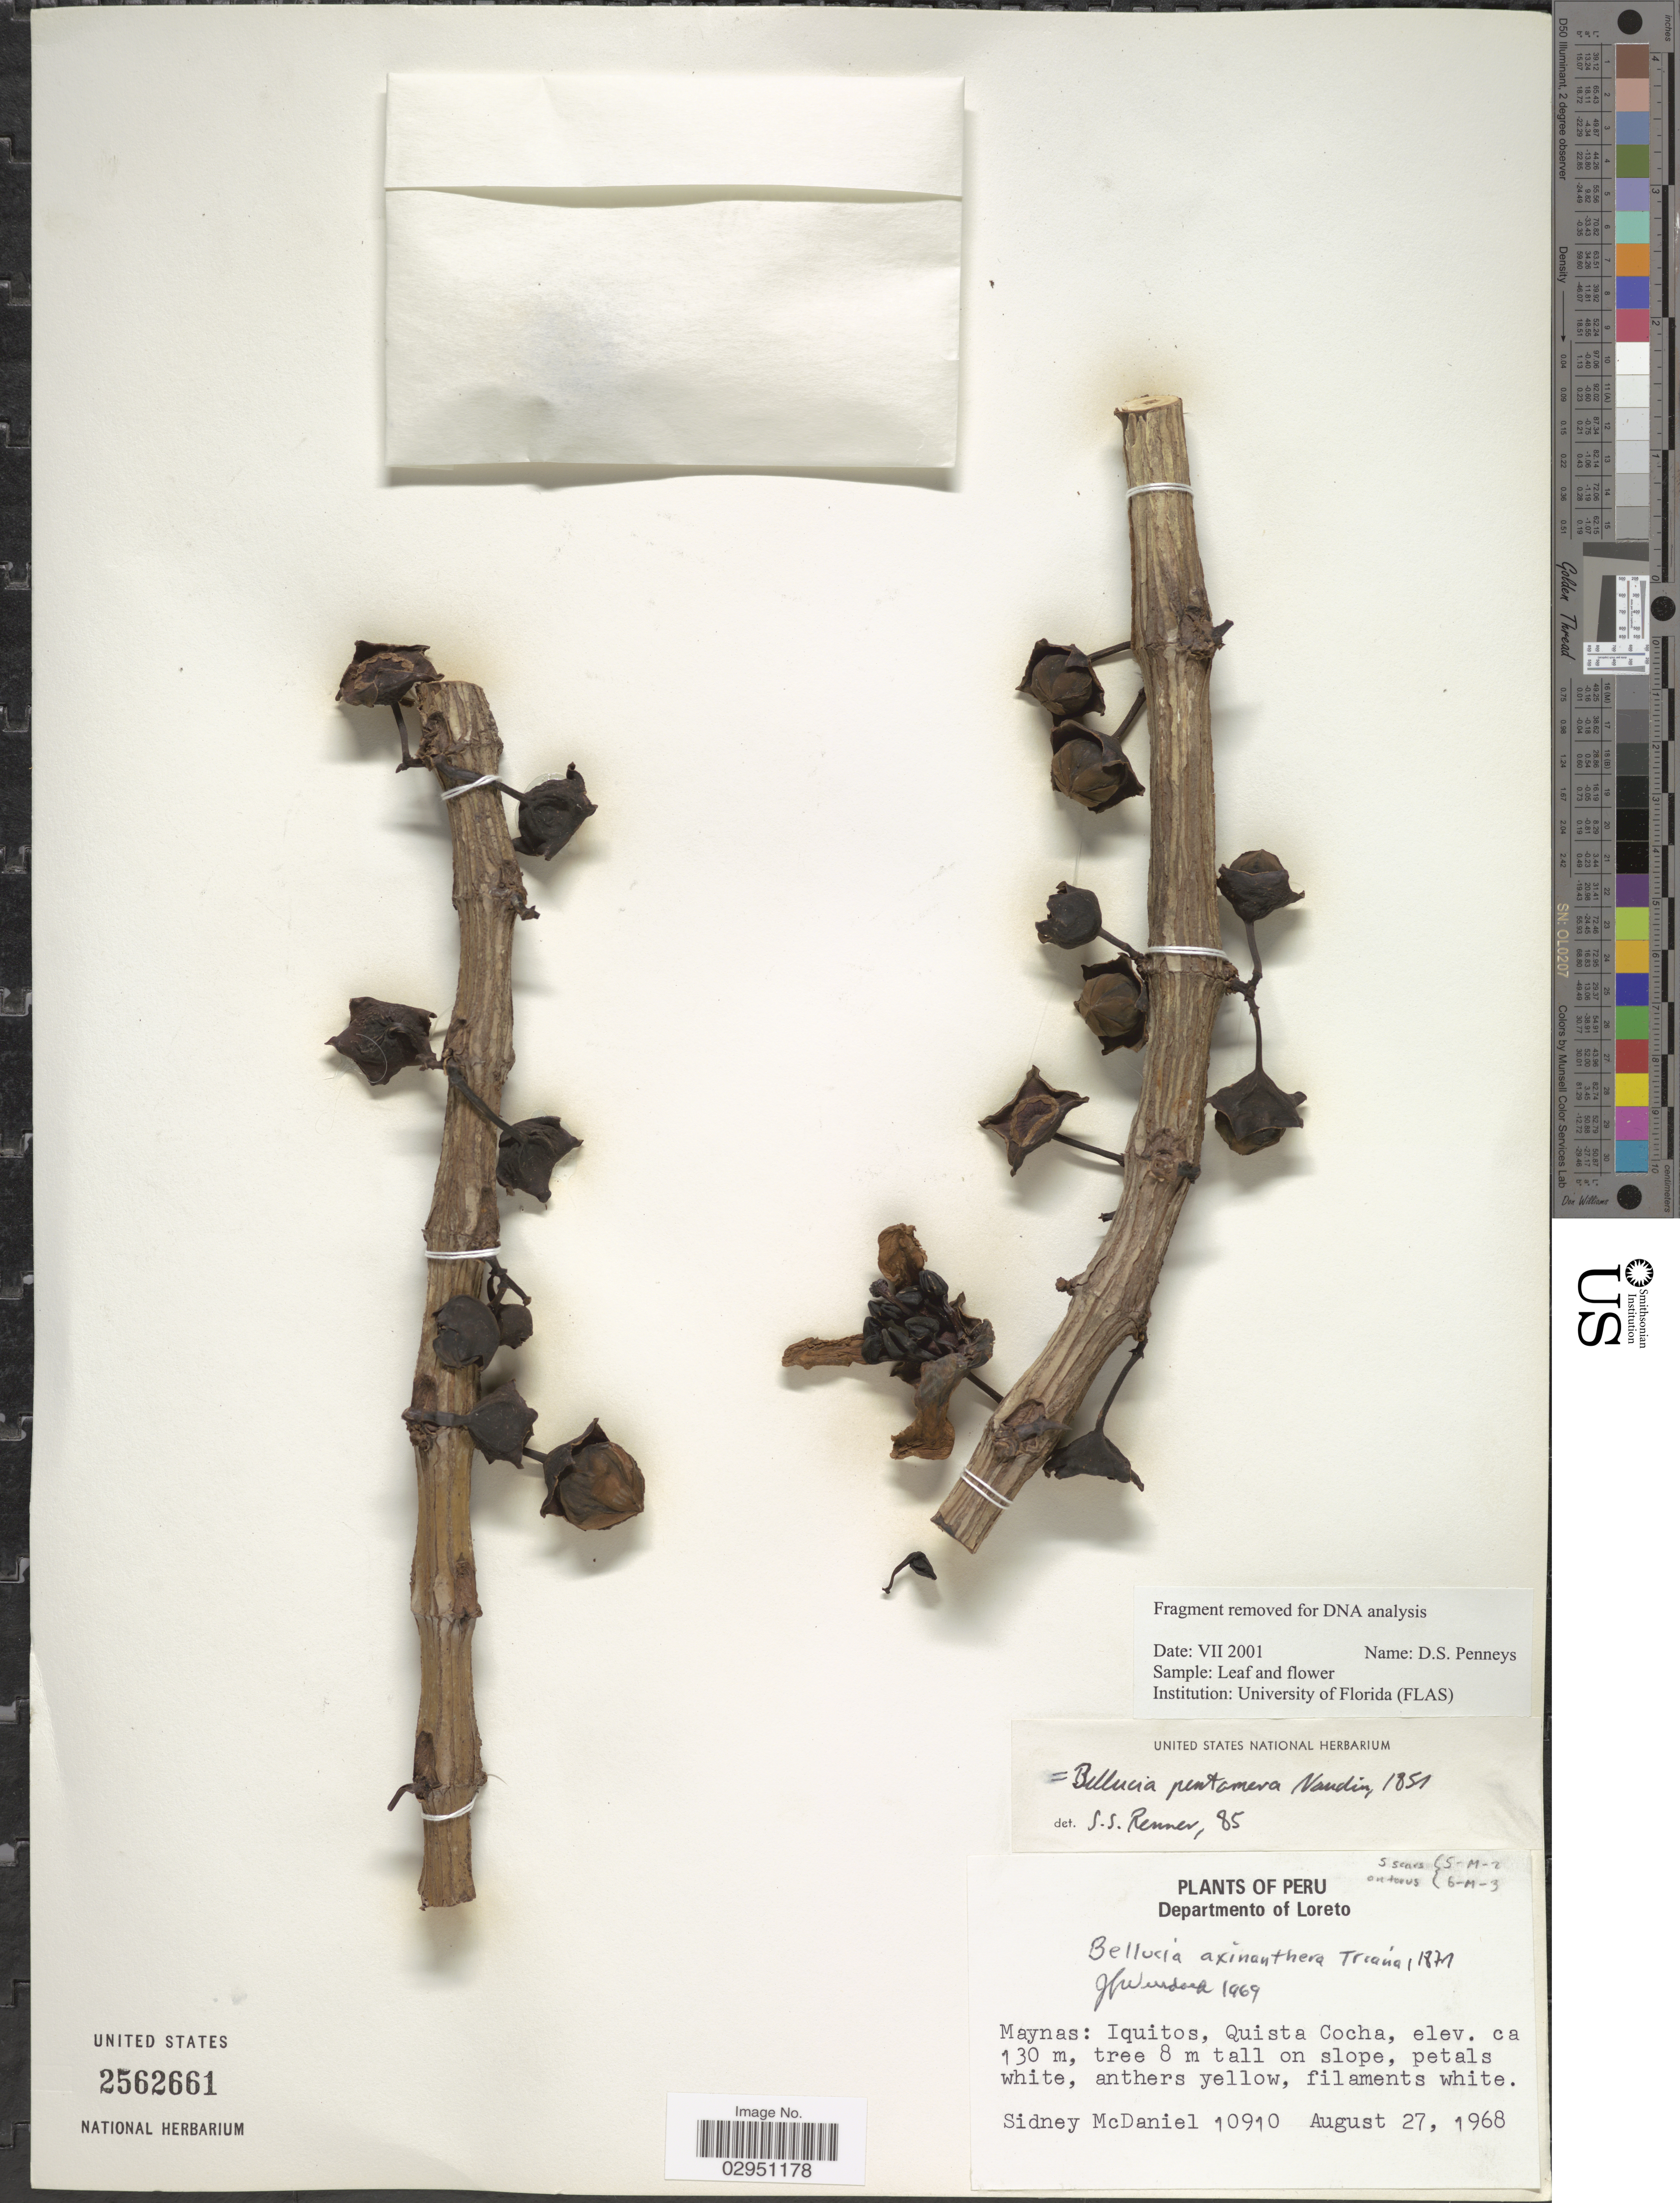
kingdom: Plantae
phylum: Tracheophyta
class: Magnoliopsida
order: Myrtales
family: Melastomataceae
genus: Bellucia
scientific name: Bellucia pentamera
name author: Naudin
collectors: S. McDaniel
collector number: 10910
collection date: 1968-08-27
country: Peru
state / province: Loreto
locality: Maynas: Iquitos, Quista Cocha. Departmento of Loreto.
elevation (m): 130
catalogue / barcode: US 2562661